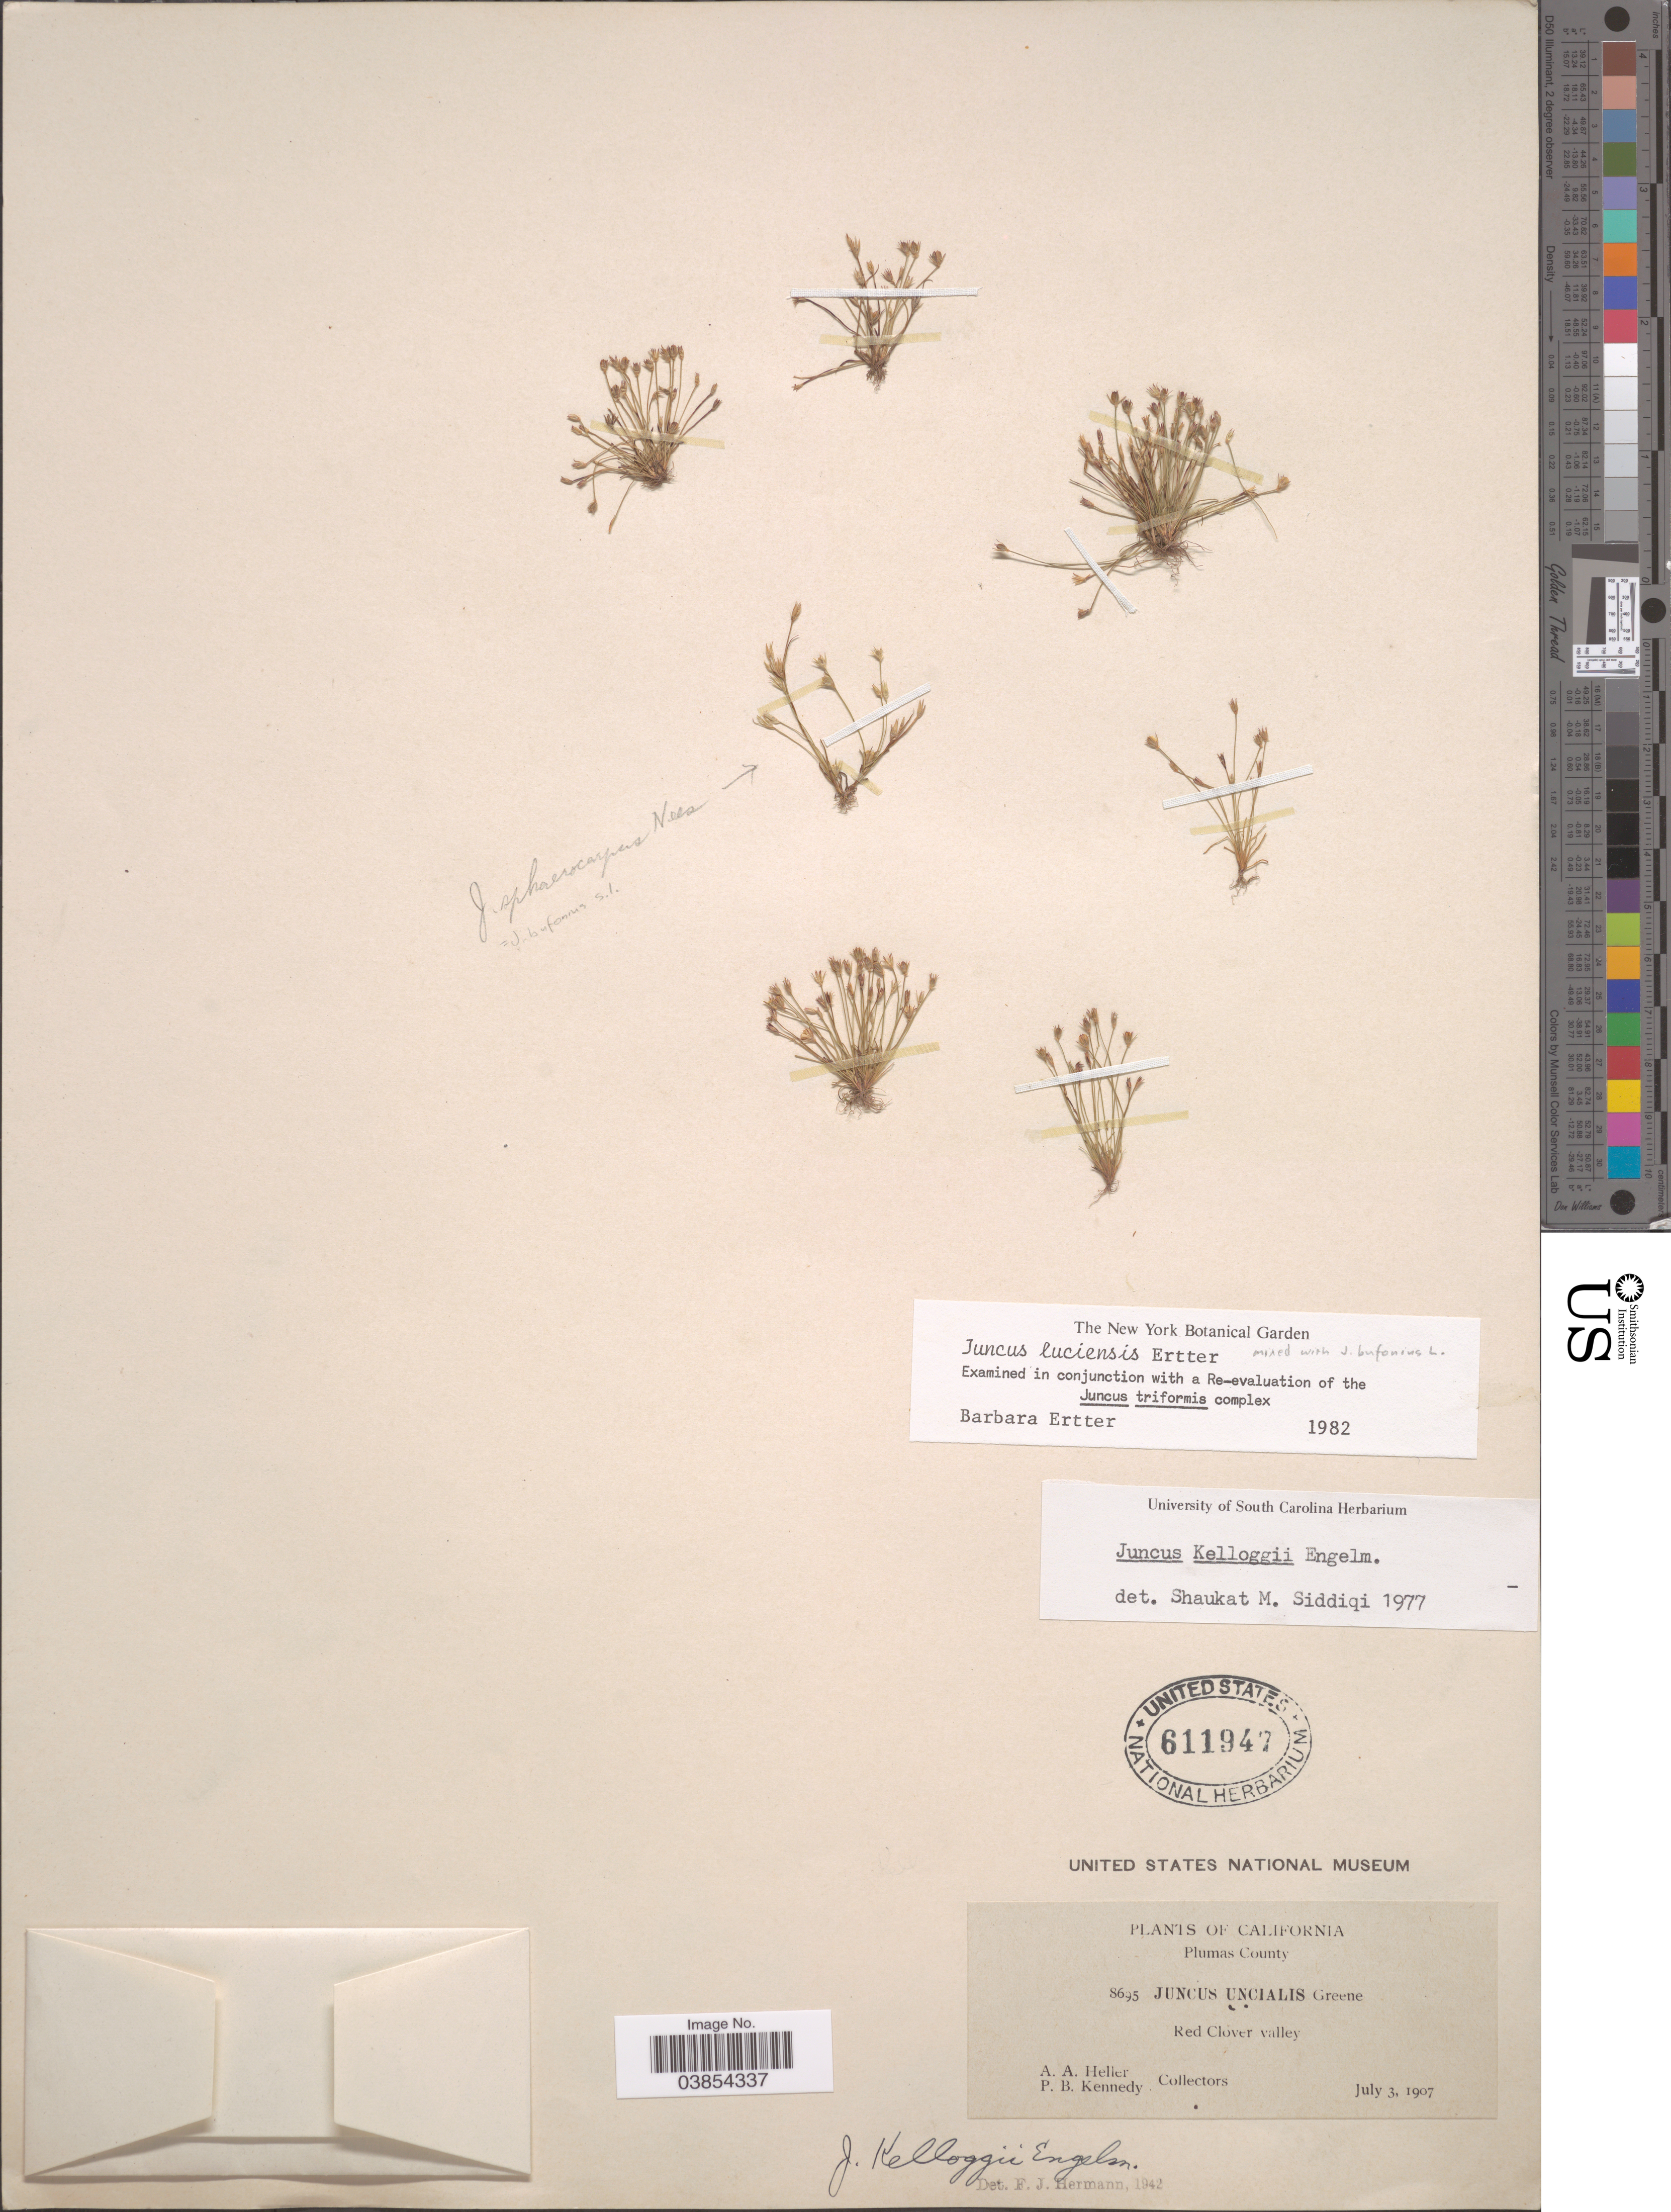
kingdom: Plantae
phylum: Tracheophyta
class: Liliopsida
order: Poales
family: Juncaceae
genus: Juncus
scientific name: Juncus luciensis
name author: Ertter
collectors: A. A. Heller & P. B. Kennedy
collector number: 8695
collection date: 1907-07-03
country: United States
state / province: California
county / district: Plumas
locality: Plumas County. Red Clover valley.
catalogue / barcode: US 611947